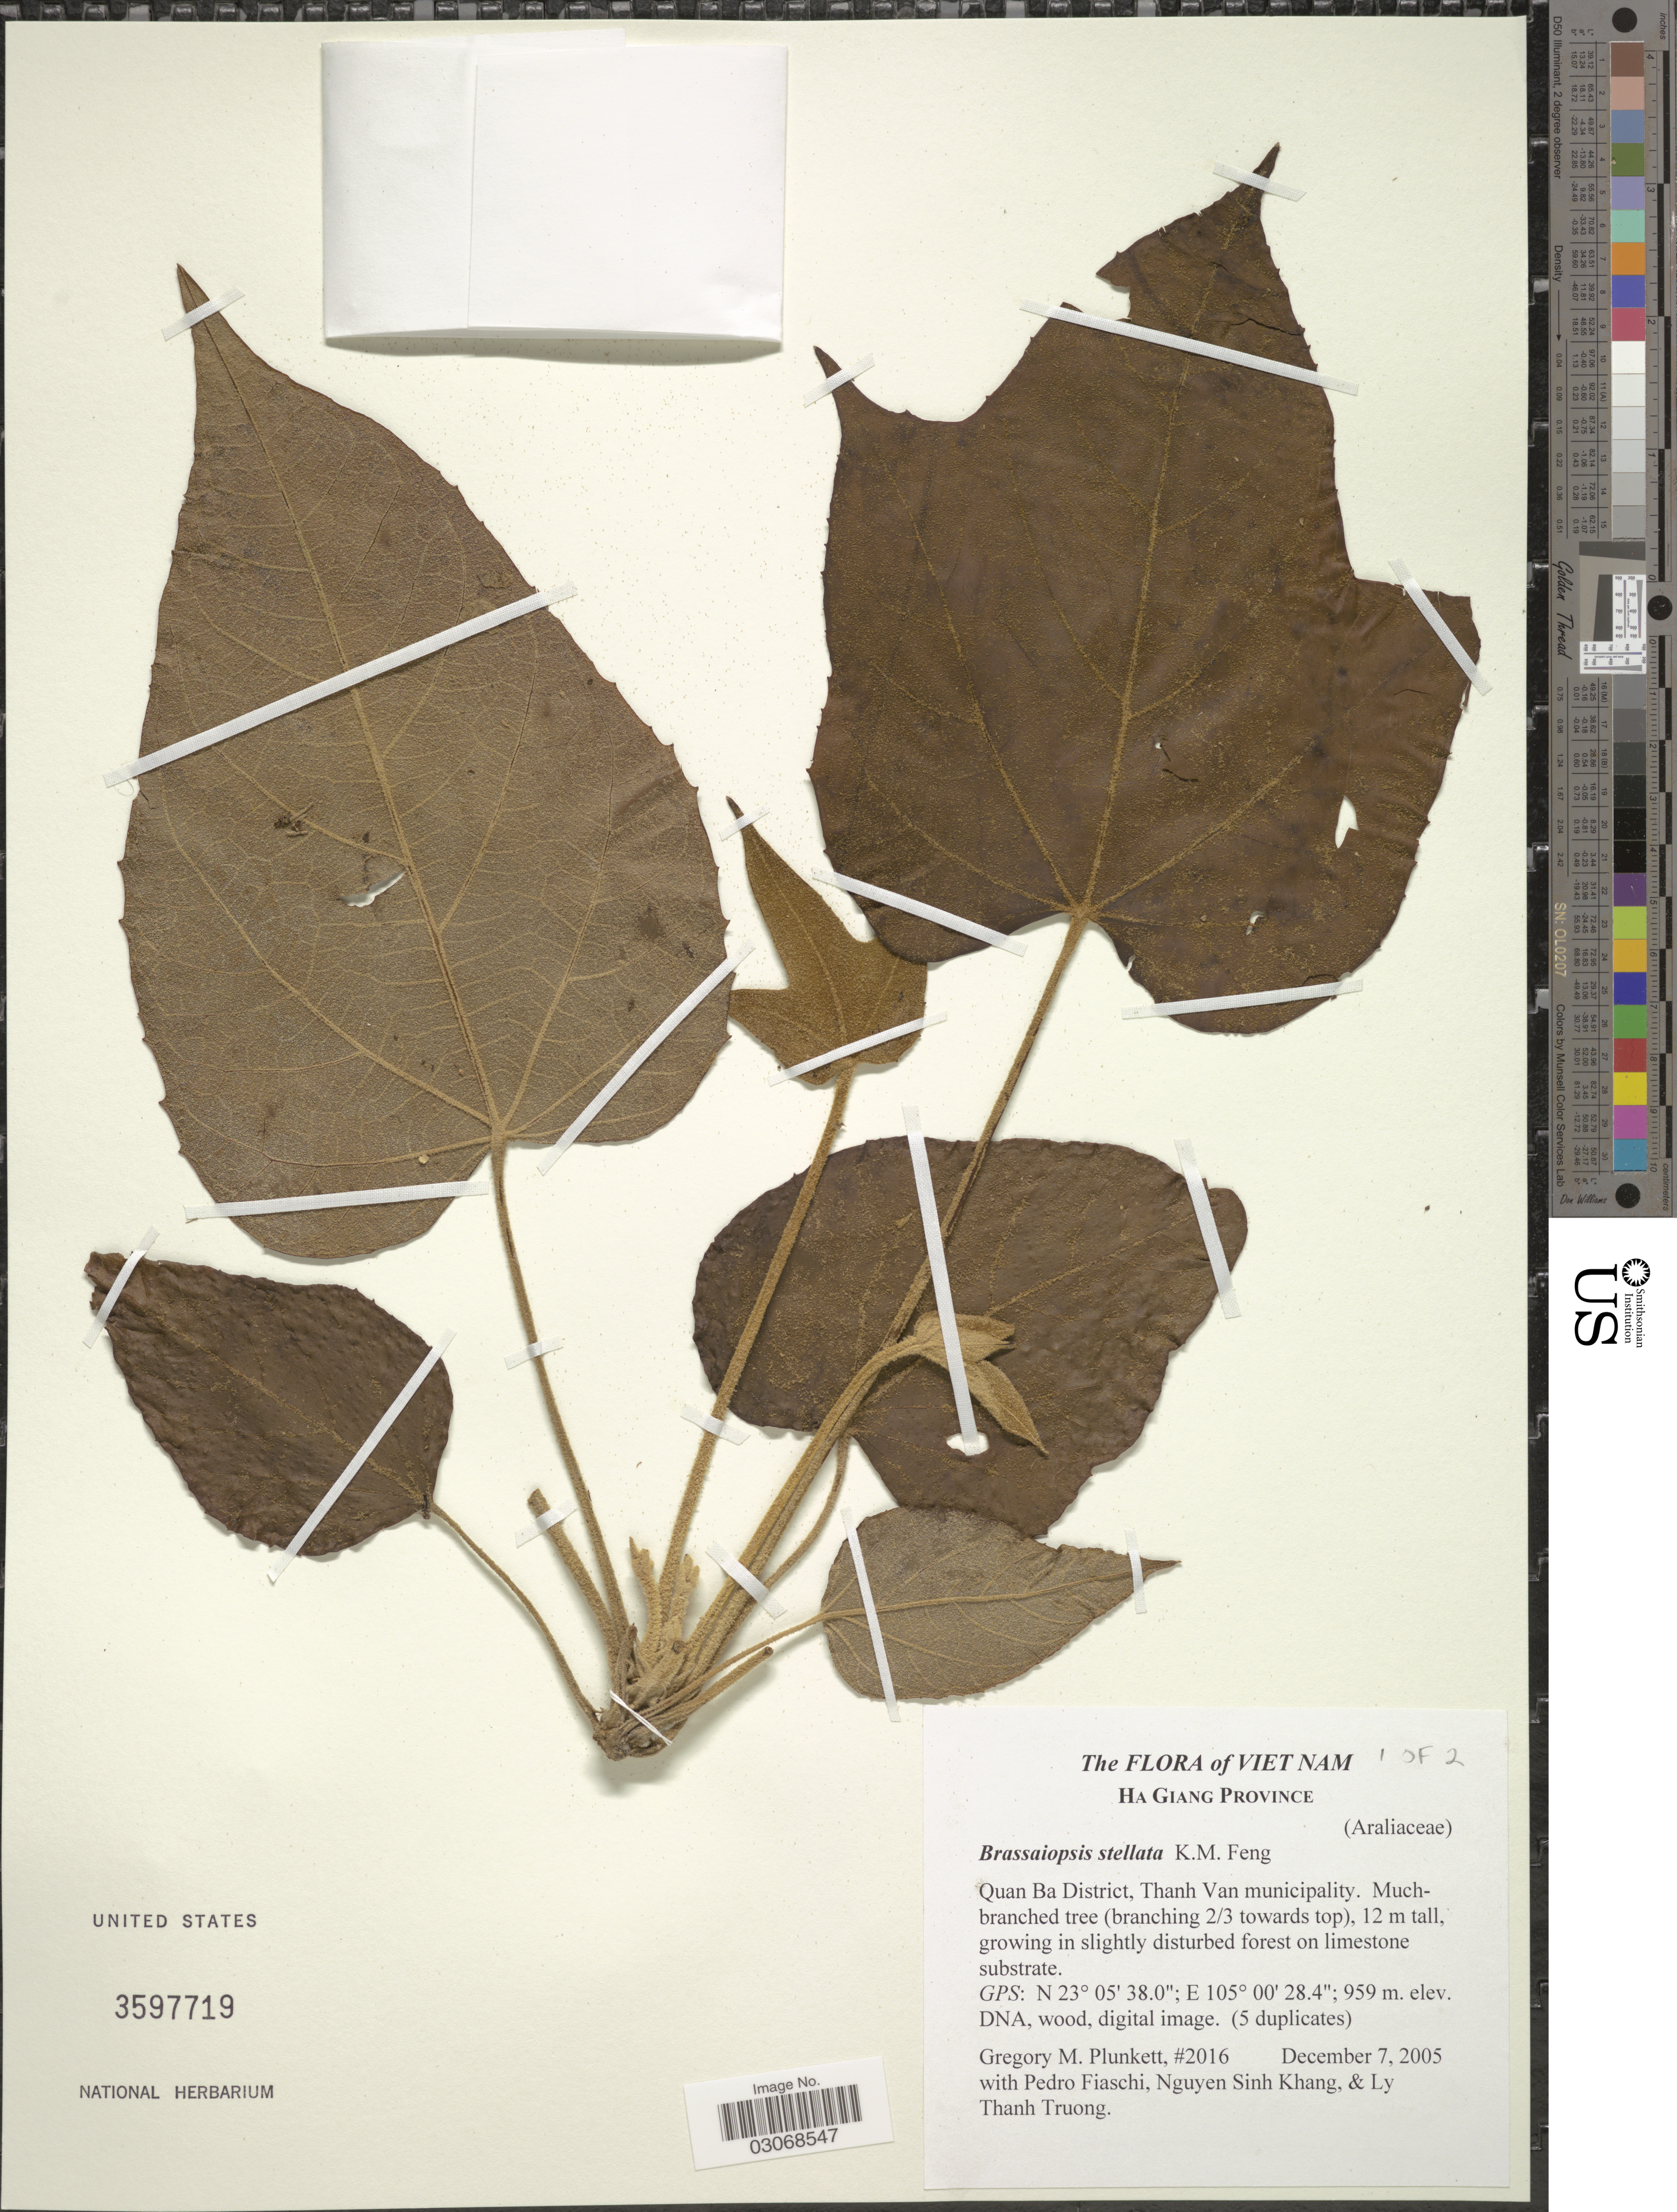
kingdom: Plantae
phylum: Tracheophyta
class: Magnoliopsida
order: Apiales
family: Araliaceae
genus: Brassaiopsis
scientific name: Brassaiopsis stellata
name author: K.M. Feng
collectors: G. M. Plunkett, P. Fiaschi, N. Khang & L. Truong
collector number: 2016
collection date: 2005-12-07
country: Vietnam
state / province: Ha Giang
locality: Ha Giang Province, Quan Ba District, Thanh Van municipality.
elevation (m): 959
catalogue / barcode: US 3597719